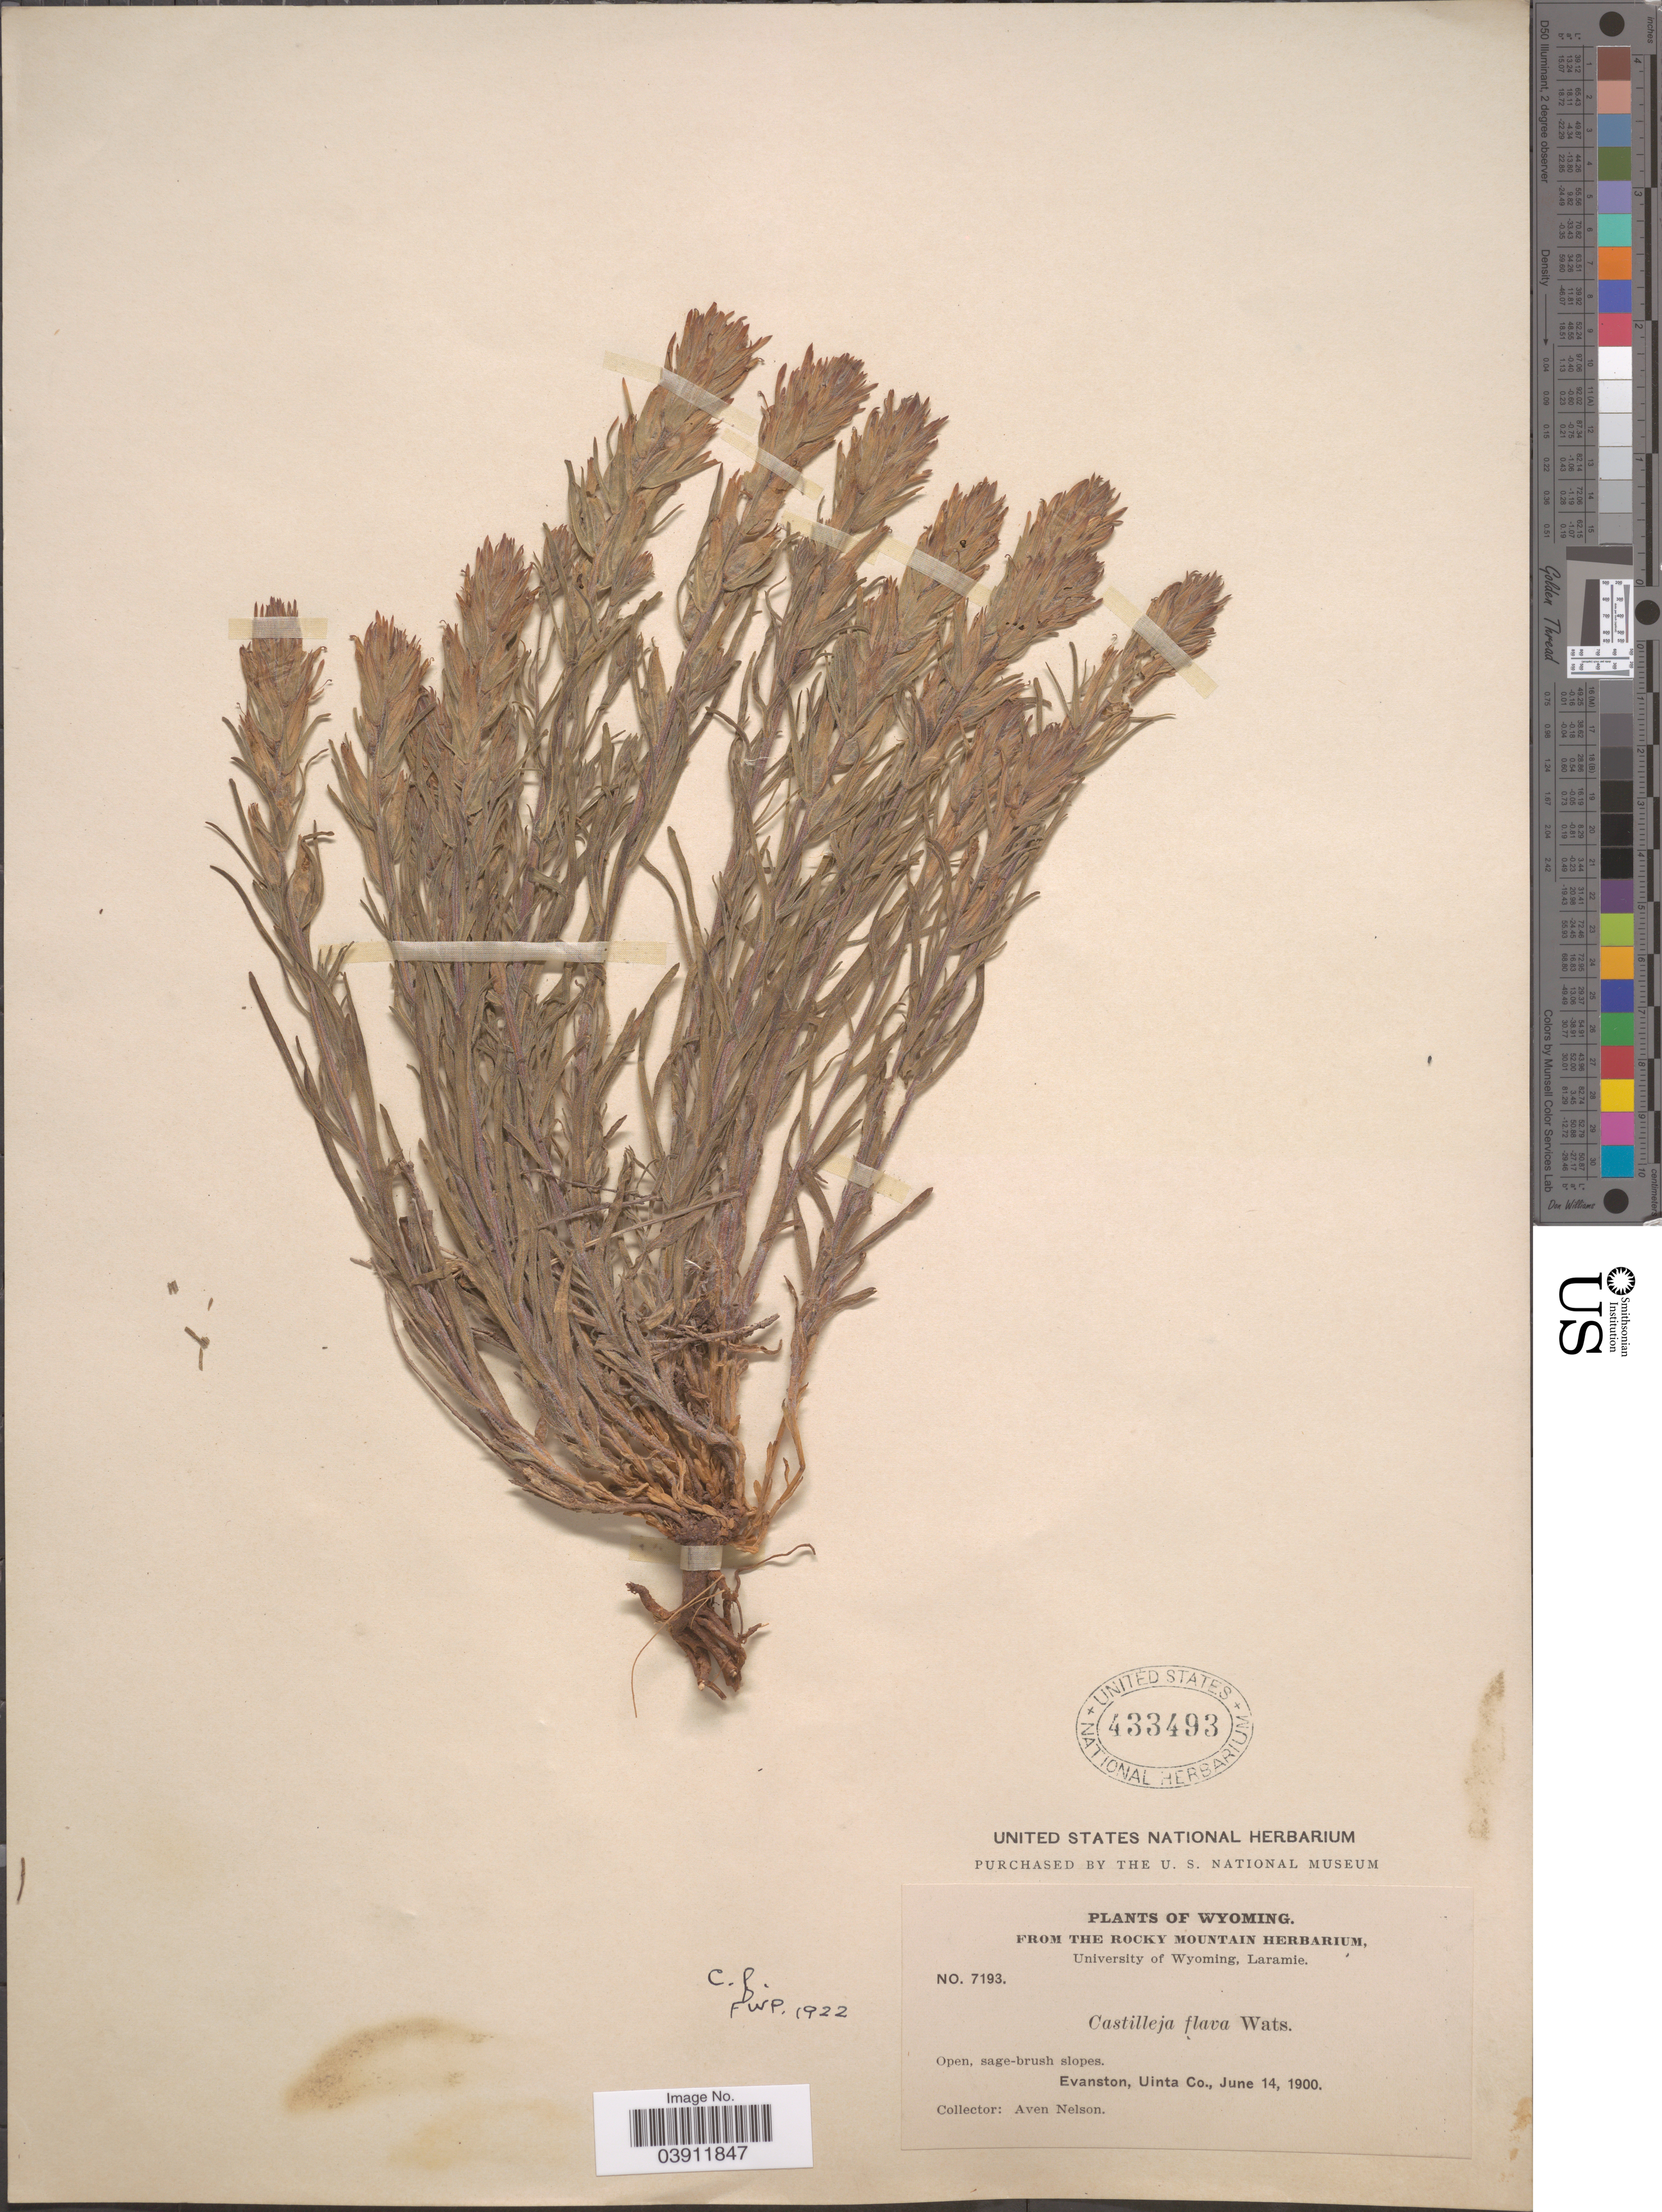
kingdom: Plantae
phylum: Tracheophyta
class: Magnoliopsida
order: Lamiales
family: Orobanchaceae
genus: Castilleja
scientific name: Castilleja flava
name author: S. Watson in C. King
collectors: A. Nelson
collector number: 7193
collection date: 1900-06-14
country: United States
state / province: Wyoming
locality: Evanston, Uinta Co.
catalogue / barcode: US 433493